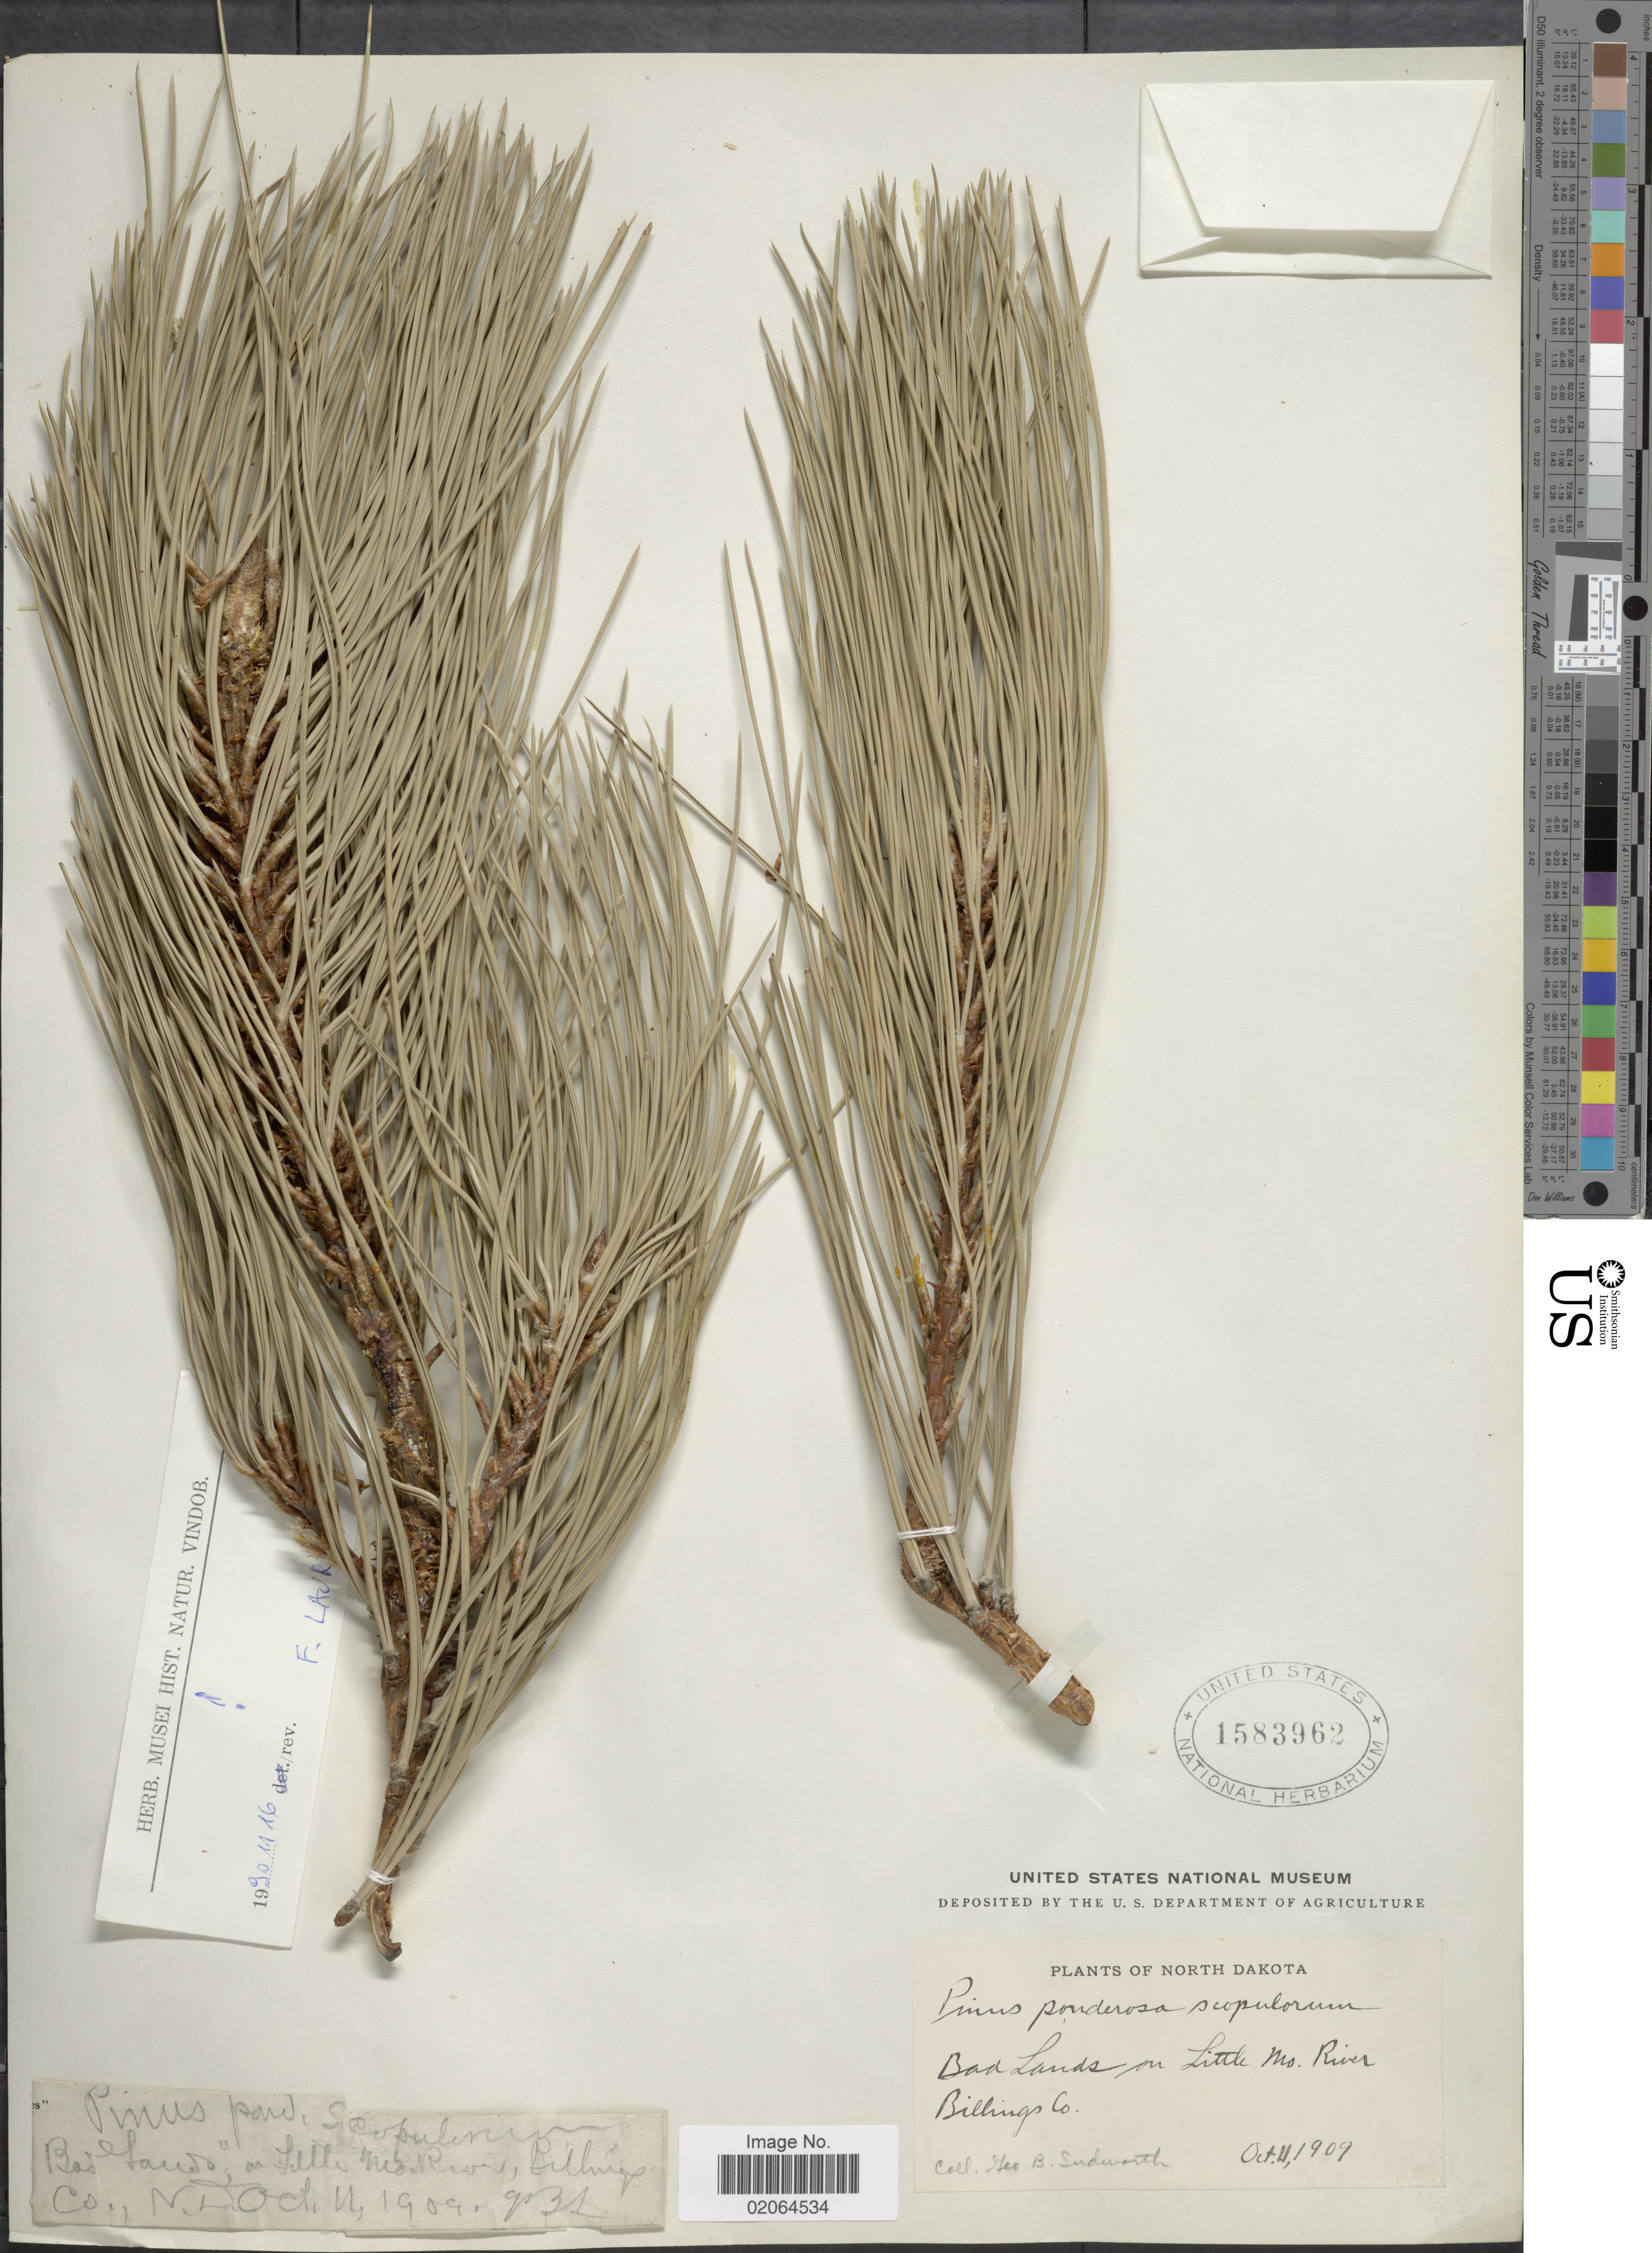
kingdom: Plantae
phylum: Tracheophyta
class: Pinopsida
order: Pinales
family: Pinaceae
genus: Pinus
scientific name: Pinus ponderosa var. scopulorum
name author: Engelm.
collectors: G. B. Sudworth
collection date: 1909-12-11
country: United States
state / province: North Dakota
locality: North Dakota, Bad Lands on Little Mo. River Billings Co.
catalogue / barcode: US 1583962